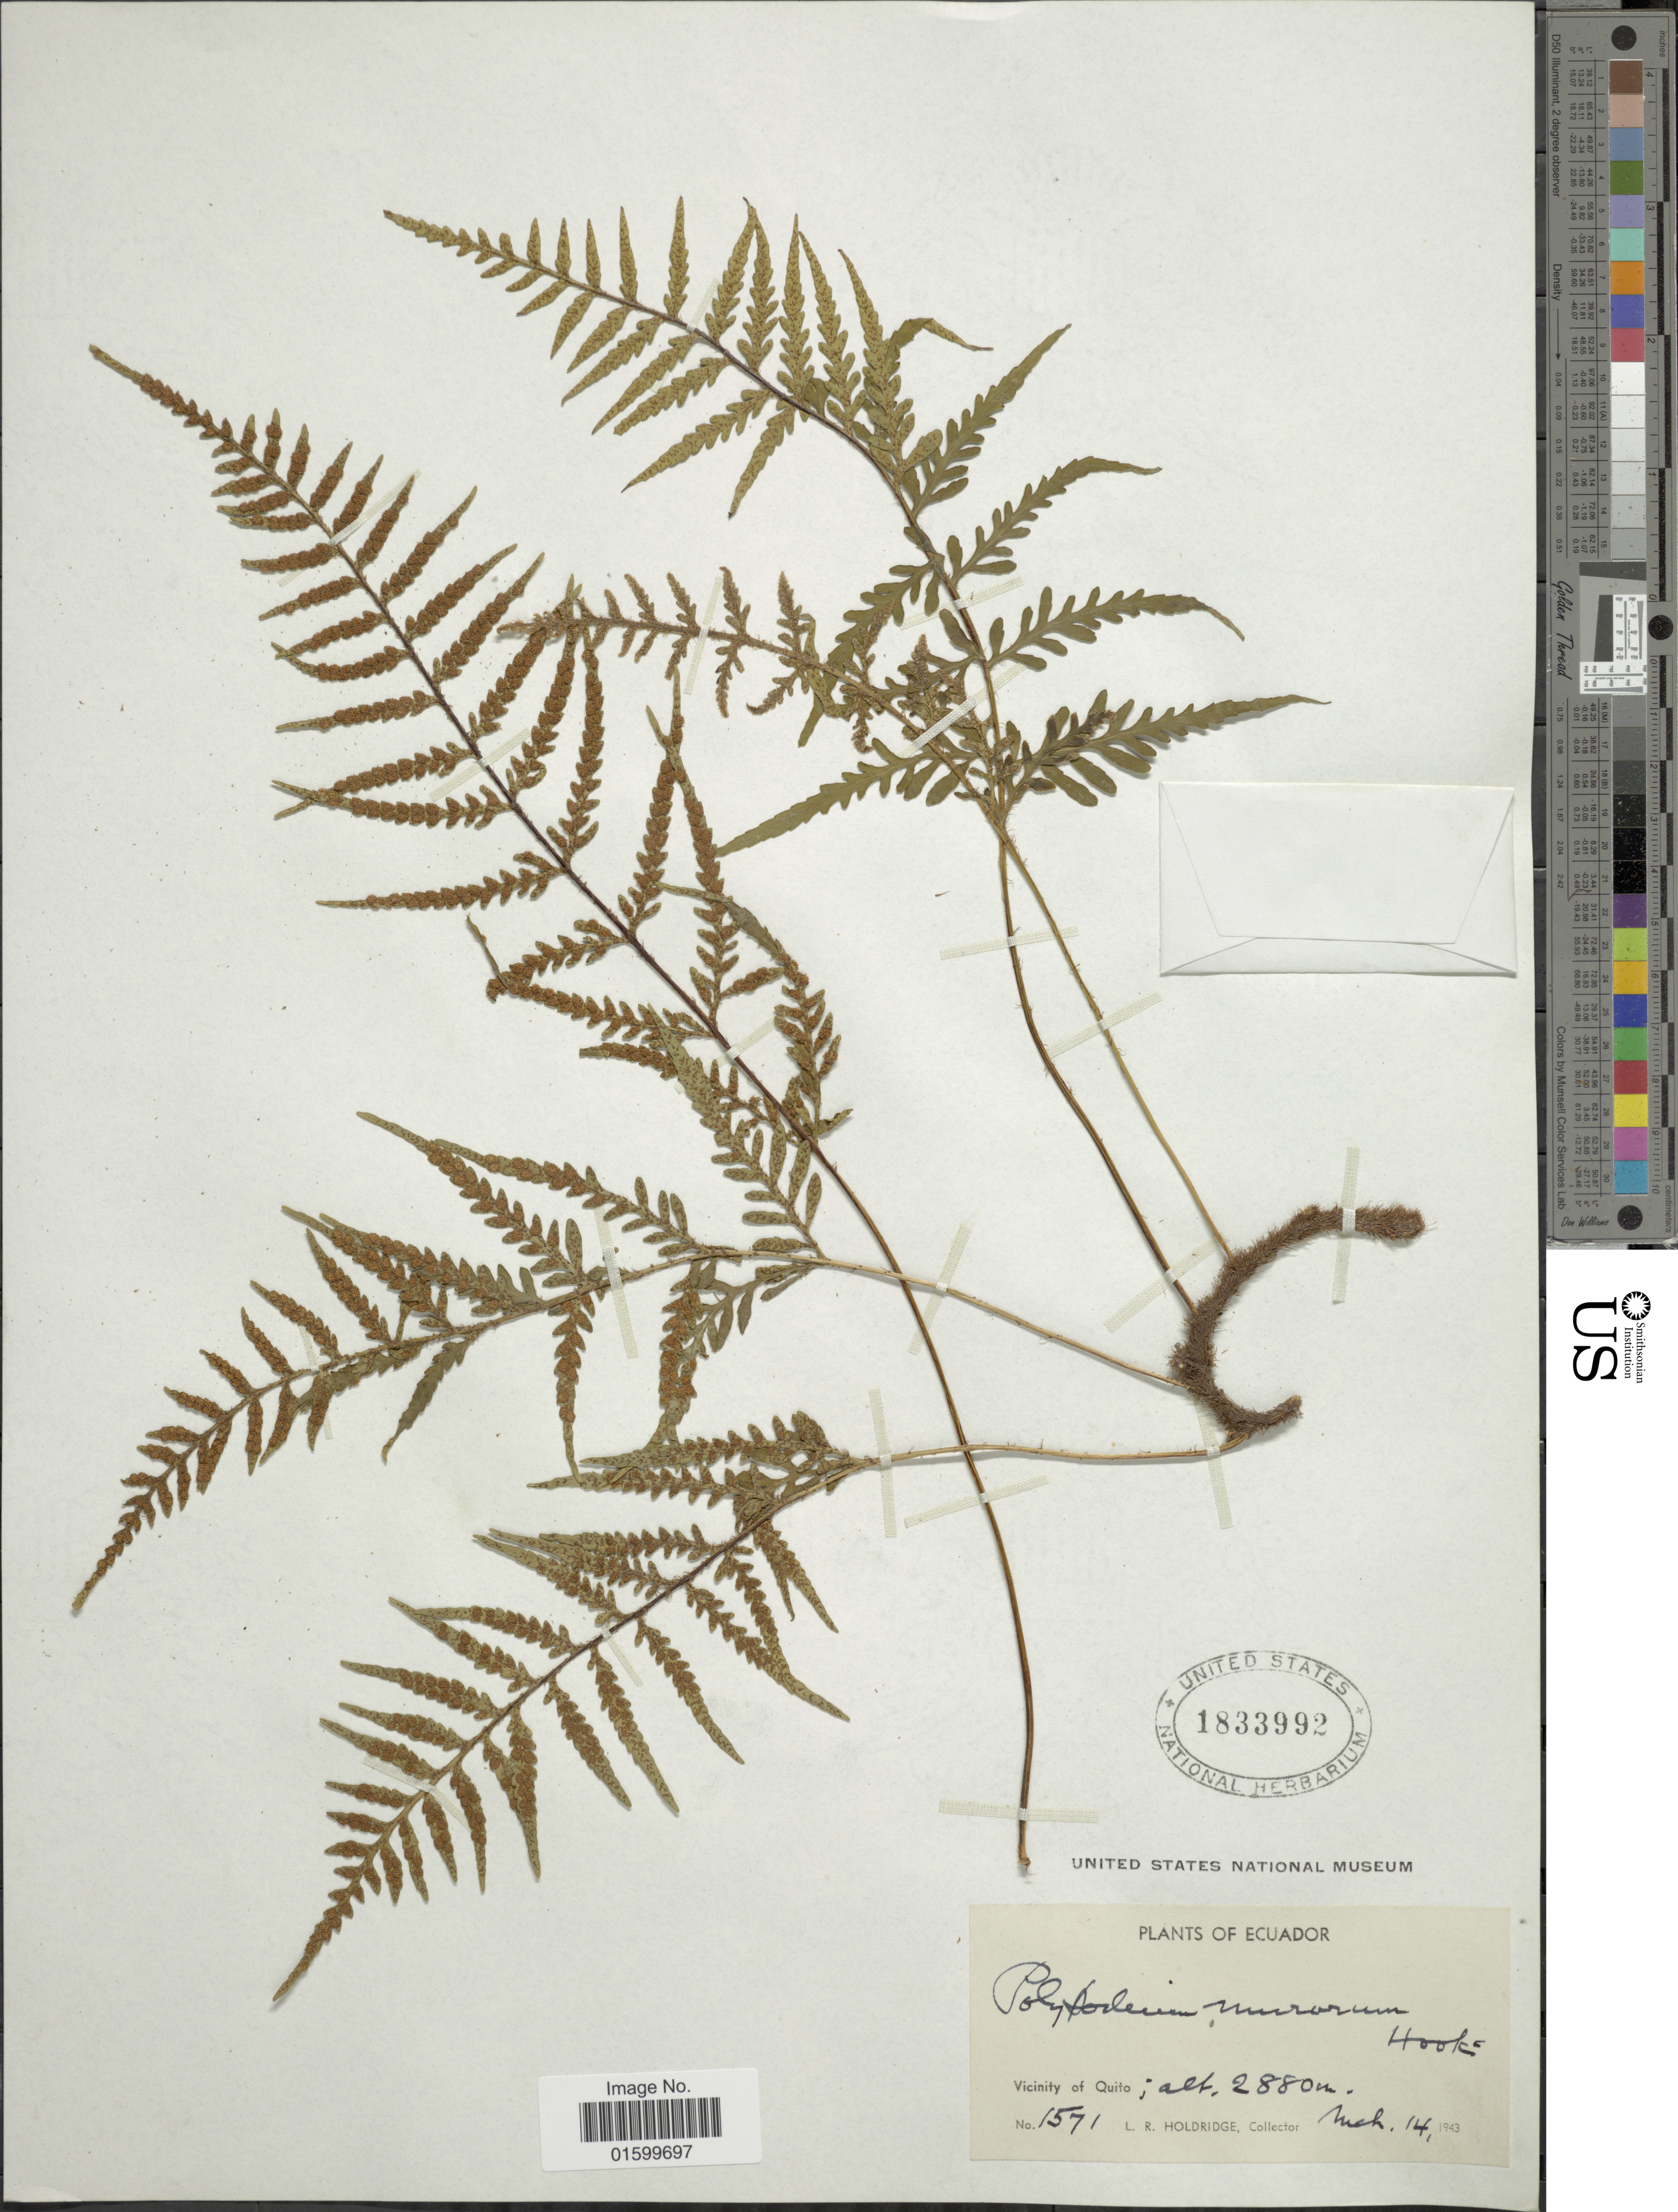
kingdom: Plantae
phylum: Tracheophyta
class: Polypodiopsida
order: Polypodiales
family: Polypodiaceae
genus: Pleopeltis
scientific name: Pleopeltis murorum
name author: (Hook.) A.R. Sm. & Tejero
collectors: L. Holdridge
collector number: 1571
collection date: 1943-03-14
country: Ecuador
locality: Vicinity of Quito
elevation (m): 2880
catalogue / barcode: US 1833992